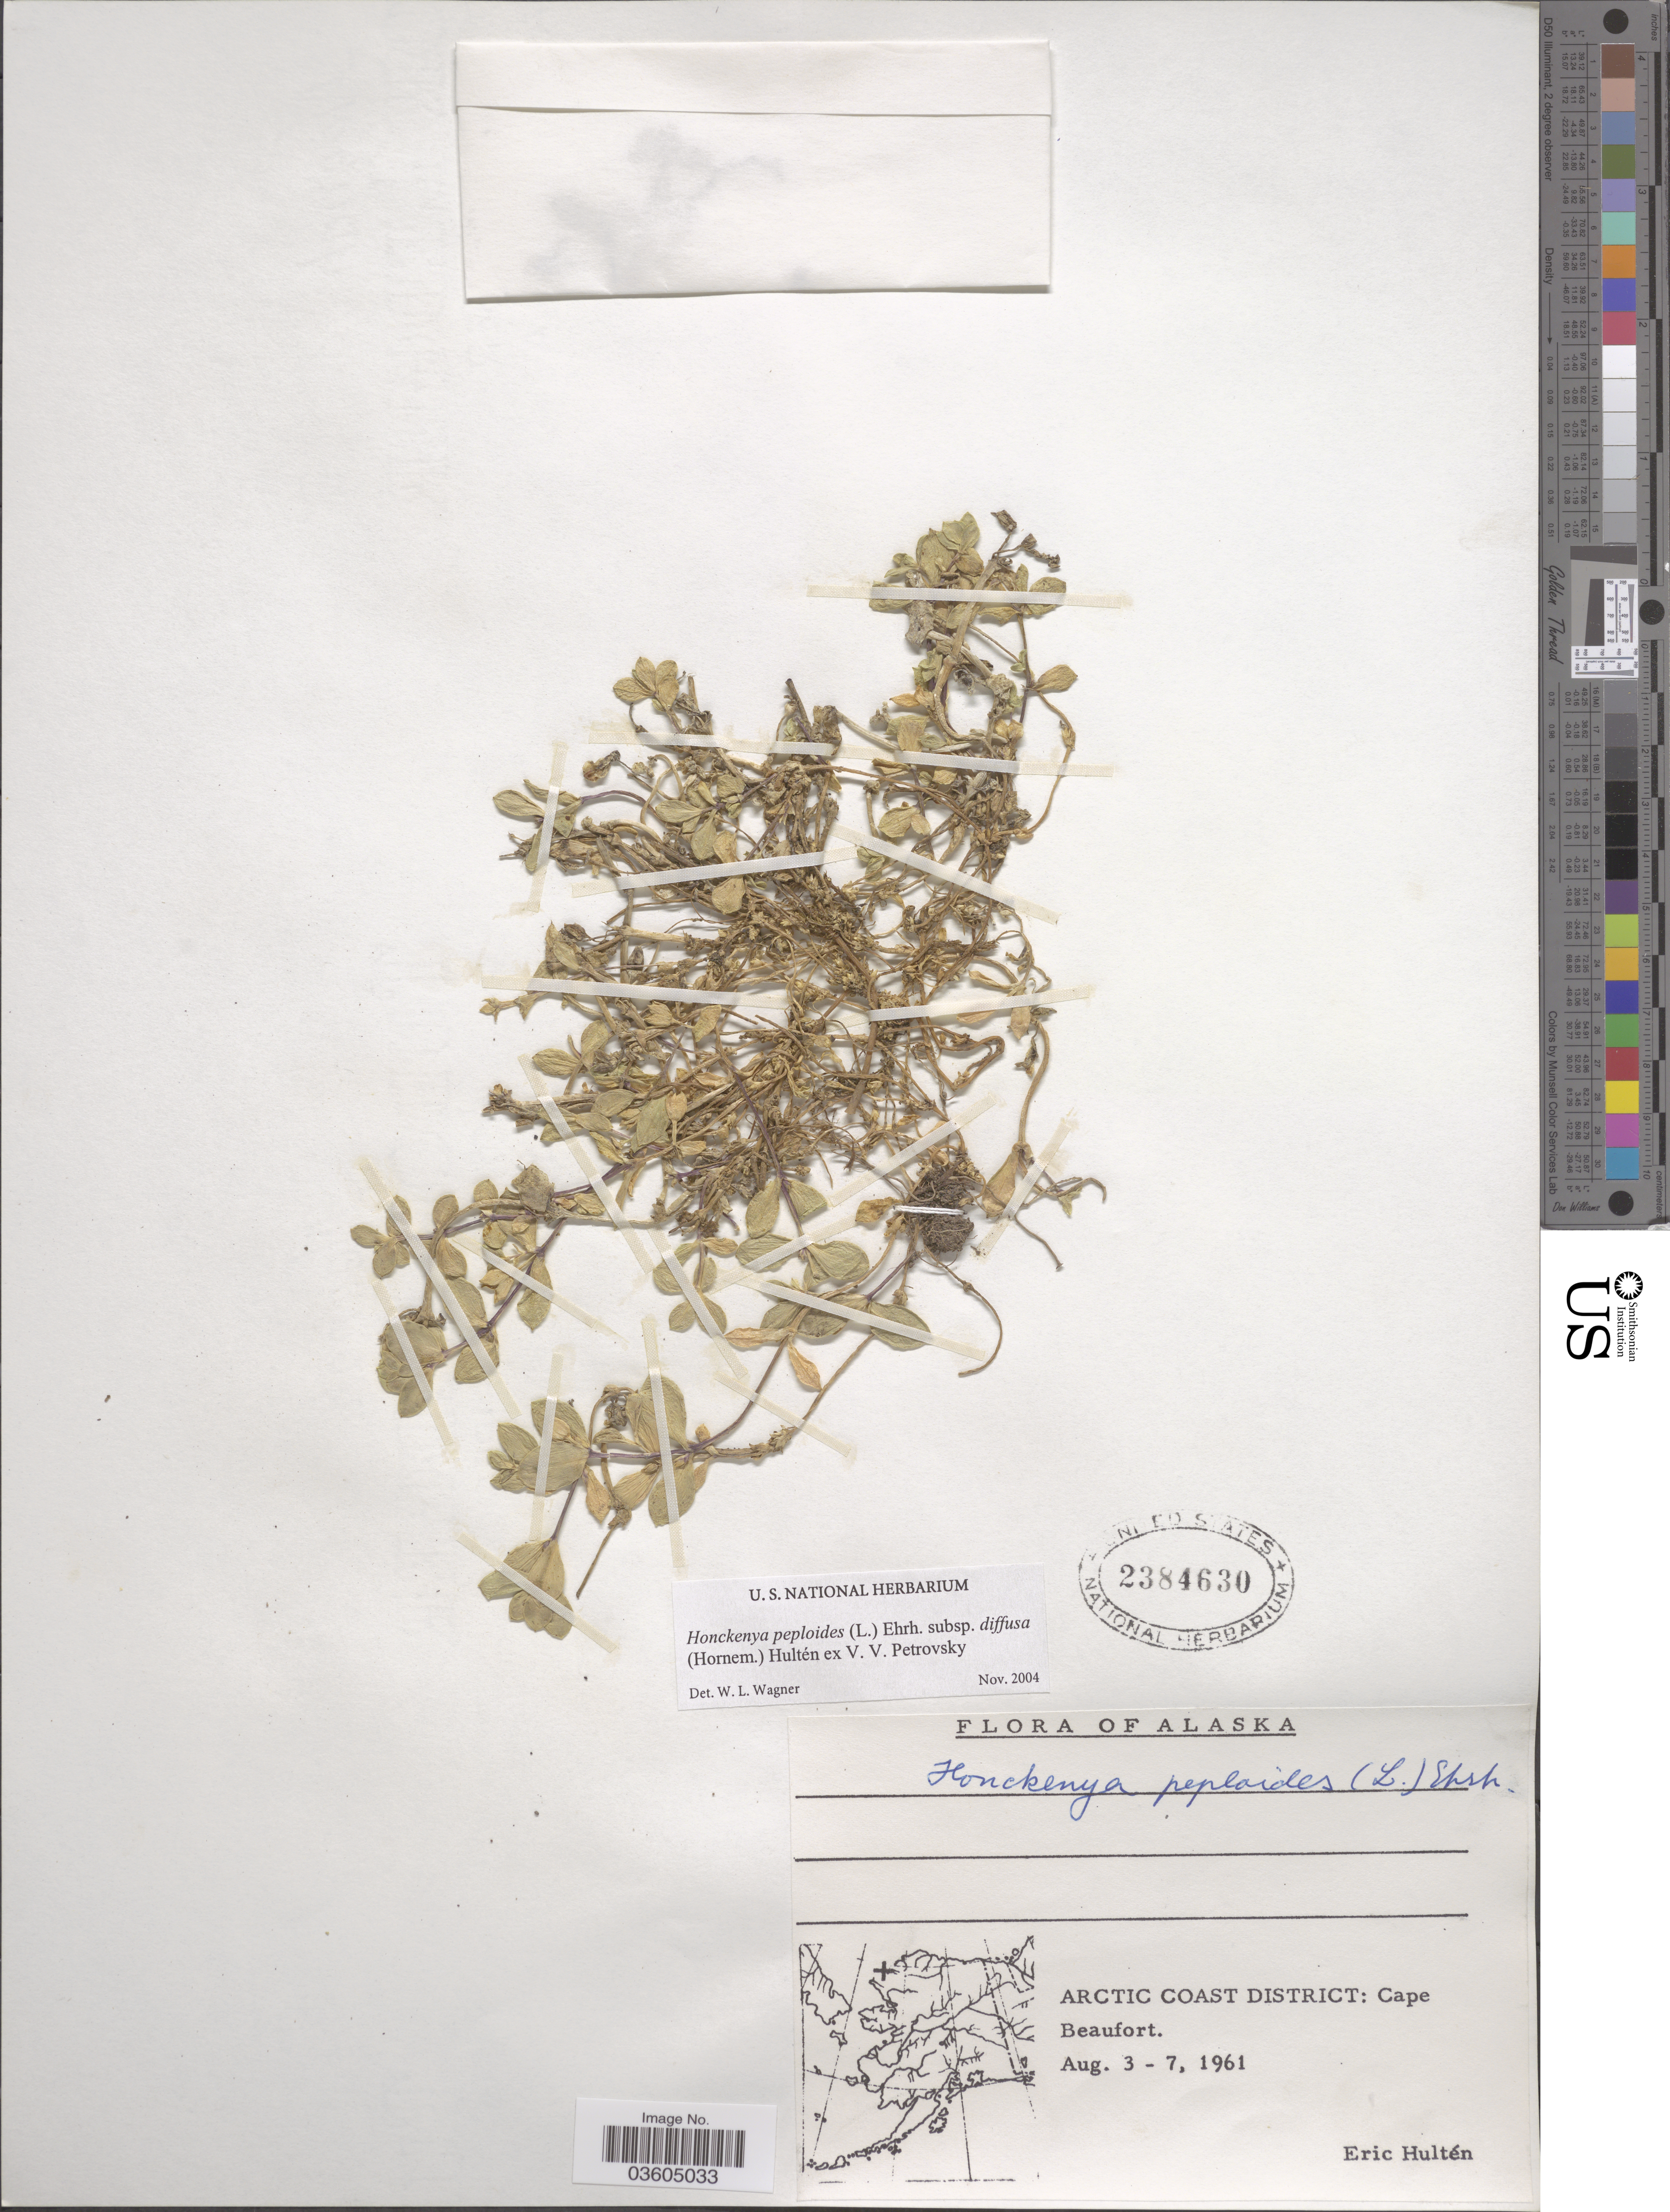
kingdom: Plantae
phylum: Tracheophyta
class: Magnoliopsida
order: Caryophyllales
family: Caryophyllaceae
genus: Honckenya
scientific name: Honckenya peploides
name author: (L.) Ehrh.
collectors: E. G. Hultén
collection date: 1961-08-03/1961-08-07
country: United States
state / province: Alaska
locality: Arctic Coast District: Cape Beaufort.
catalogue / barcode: US 2384630